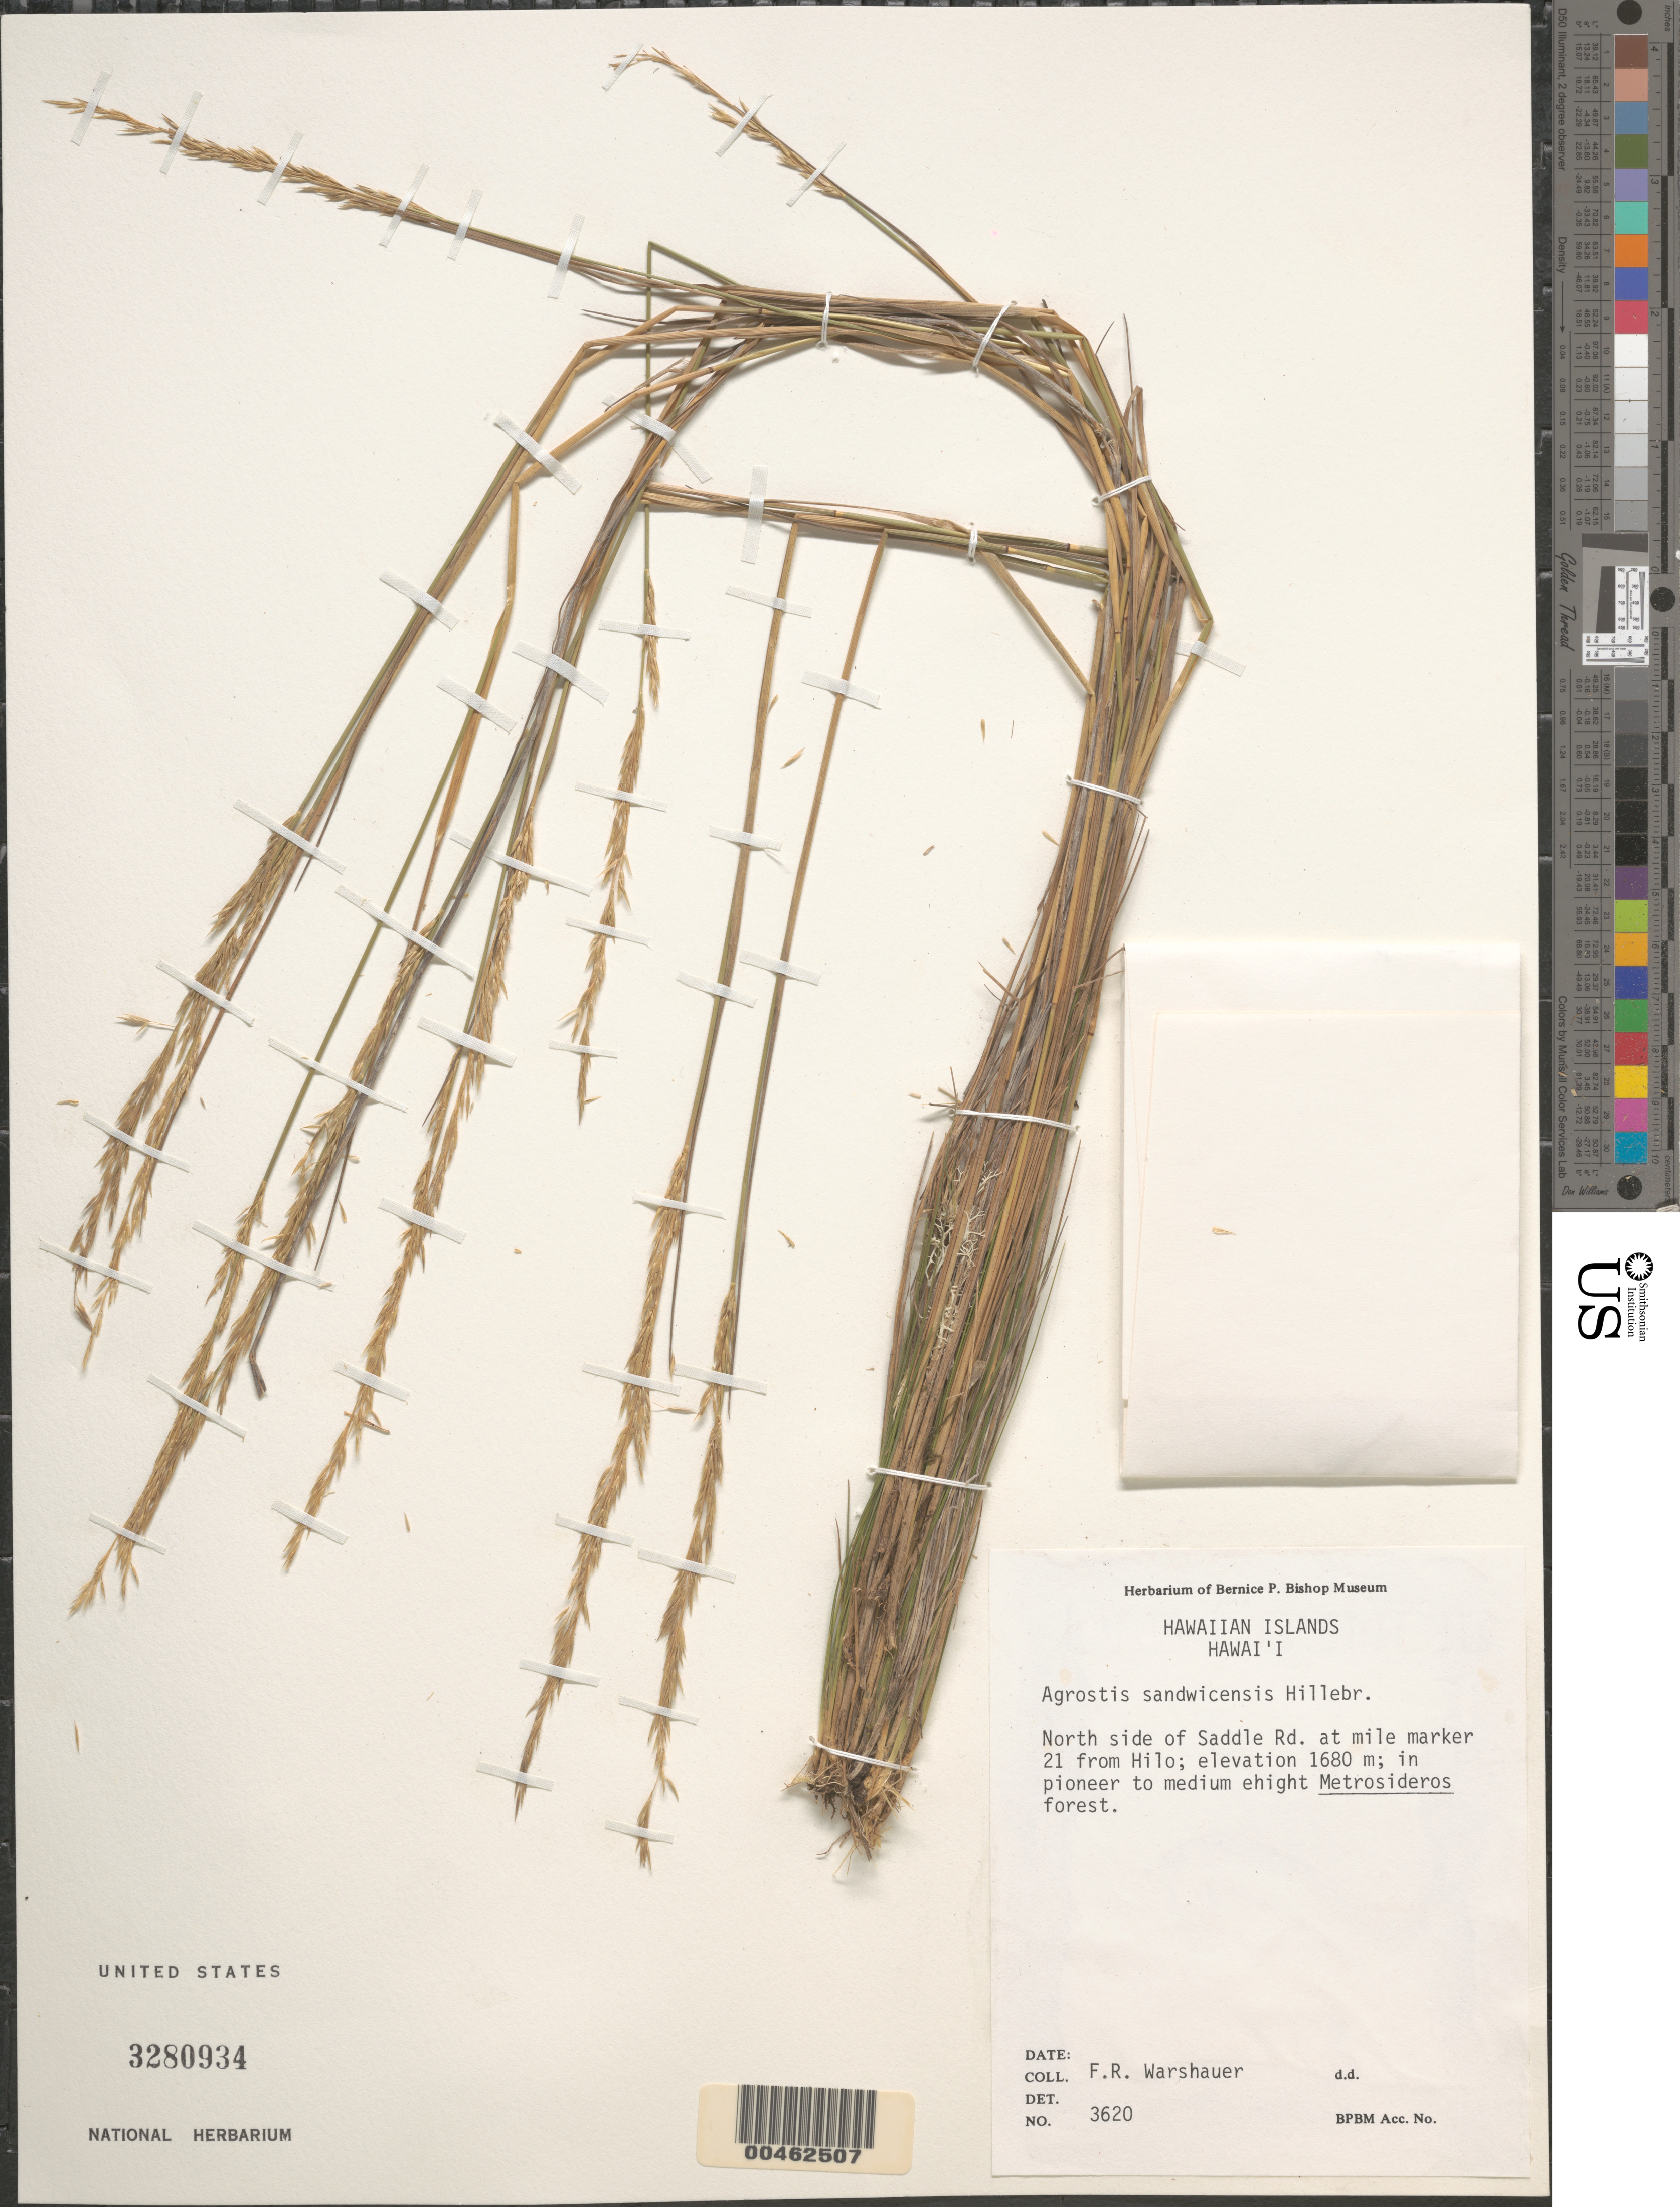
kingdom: Plantae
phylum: Tracheophyta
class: Liliopsida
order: Poales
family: Poaceae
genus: Agrostis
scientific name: Agrostis sandwicensis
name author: Hillebr.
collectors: F. Warshauer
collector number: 3620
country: United States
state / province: Hawaii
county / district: Hawaii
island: Hawaii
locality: N side of Saddle Rd. at mi marker 21 from Hilo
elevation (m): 1680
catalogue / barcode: US 3280934